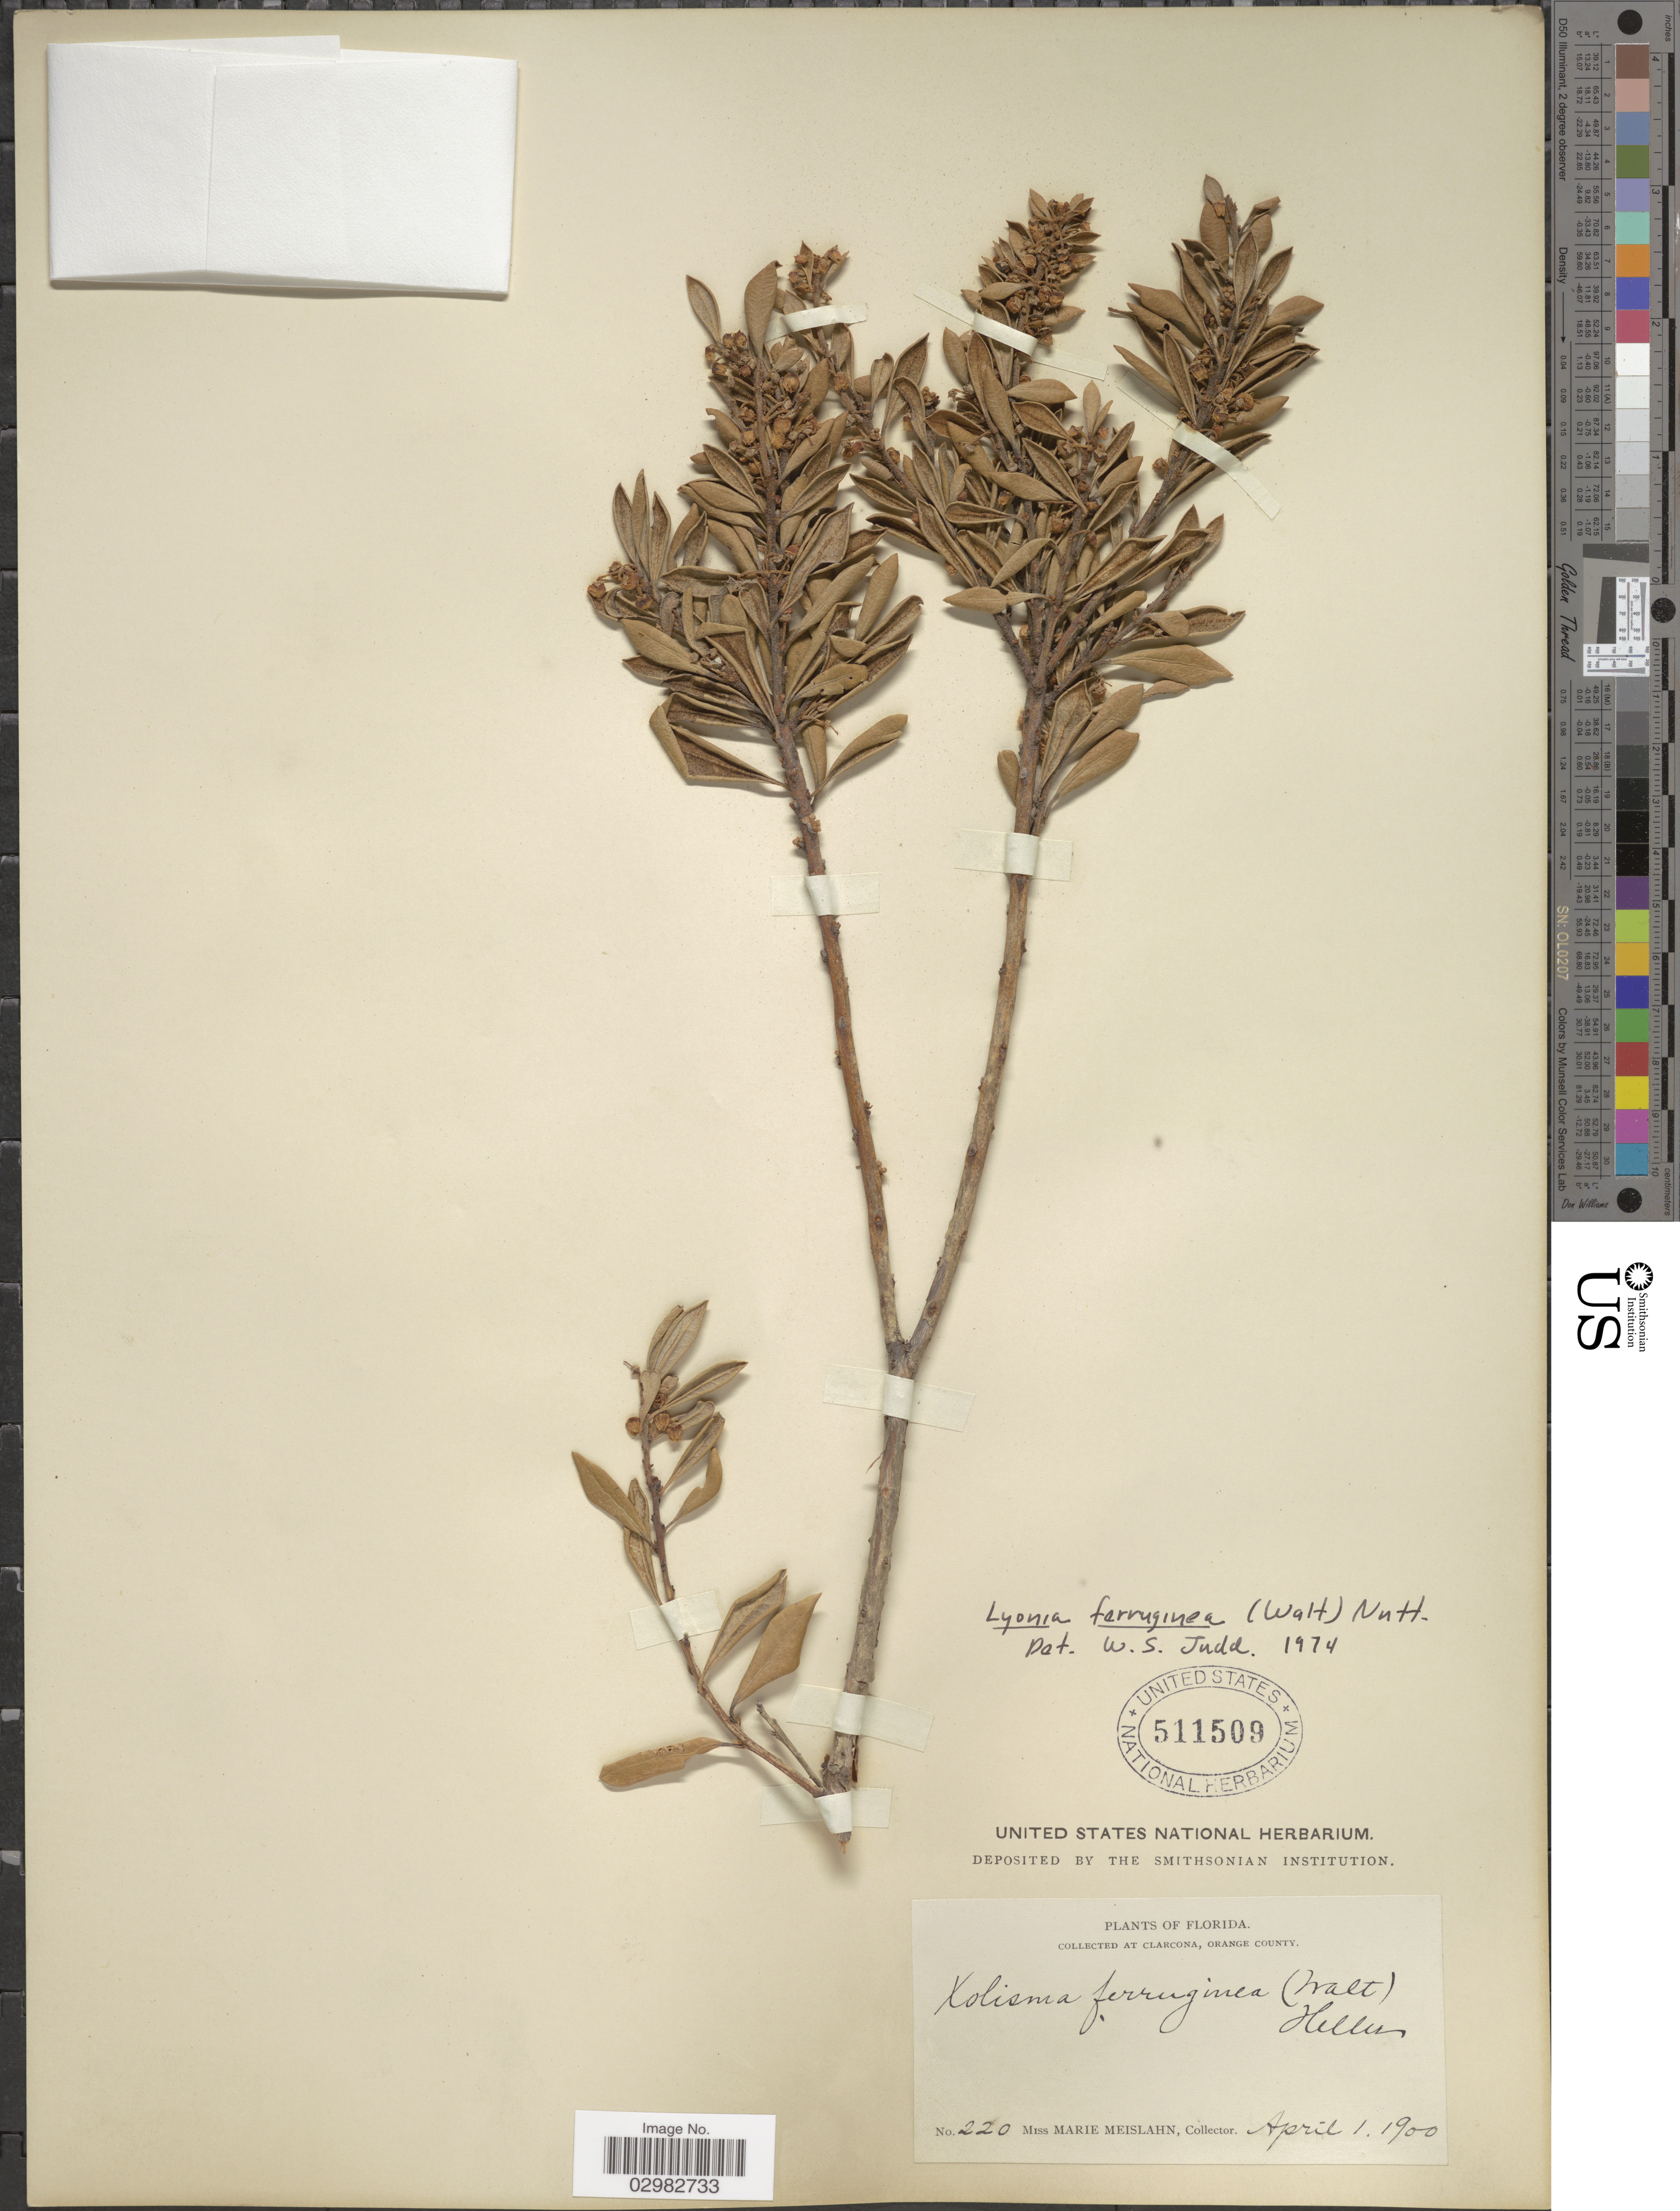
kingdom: Plantae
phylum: Tracheophyta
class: Magnoliopsida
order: Ericales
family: Ericaceae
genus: Lyonia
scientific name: Lyonia ferruginea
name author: (Walter) Nutt.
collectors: M. Meislahn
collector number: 220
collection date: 1900-04-01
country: United States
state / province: Florida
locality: Clarcona, Orange County.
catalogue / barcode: US 511509